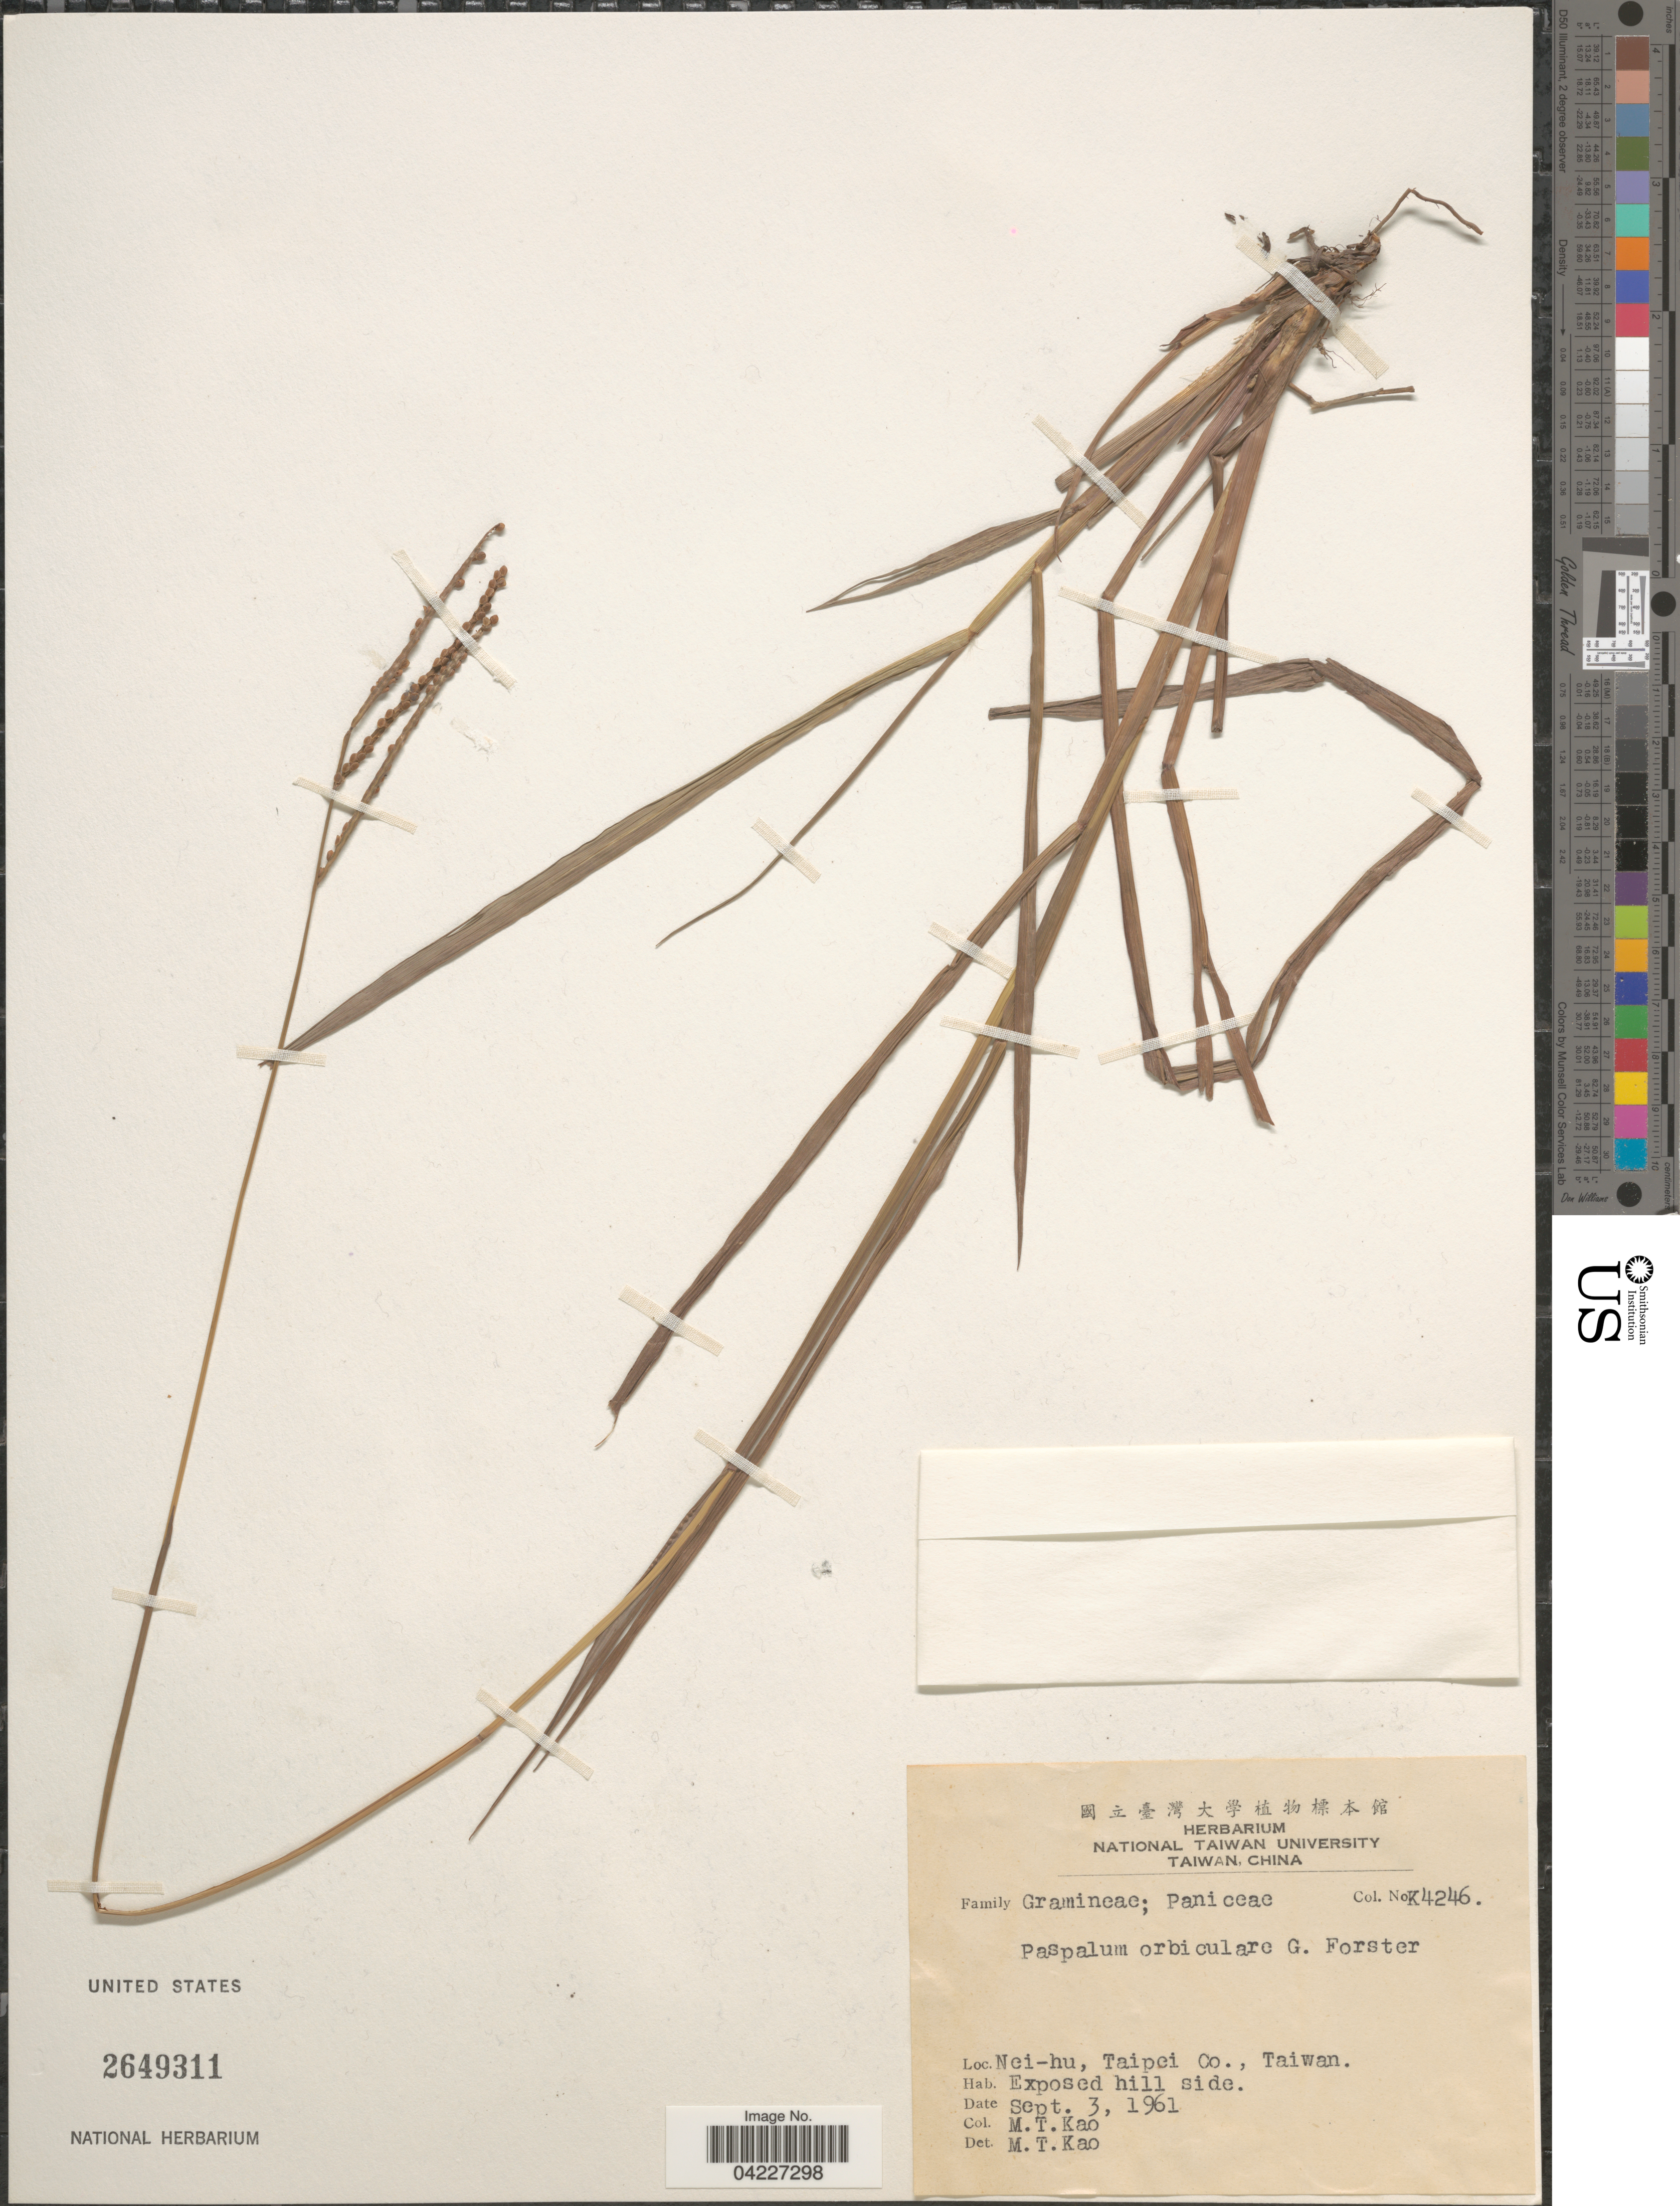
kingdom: Plantae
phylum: Tracheophyta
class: Liliopsida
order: Poales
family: Poaceae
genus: Paspalum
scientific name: Paspalum orbiculare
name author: G. Forst.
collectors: M. T. Kao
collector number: K4246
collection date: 1961-09-03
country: Taiwan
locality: Nei-hu, Taipei Co. Exposed hill side.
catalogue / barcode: US 2649311